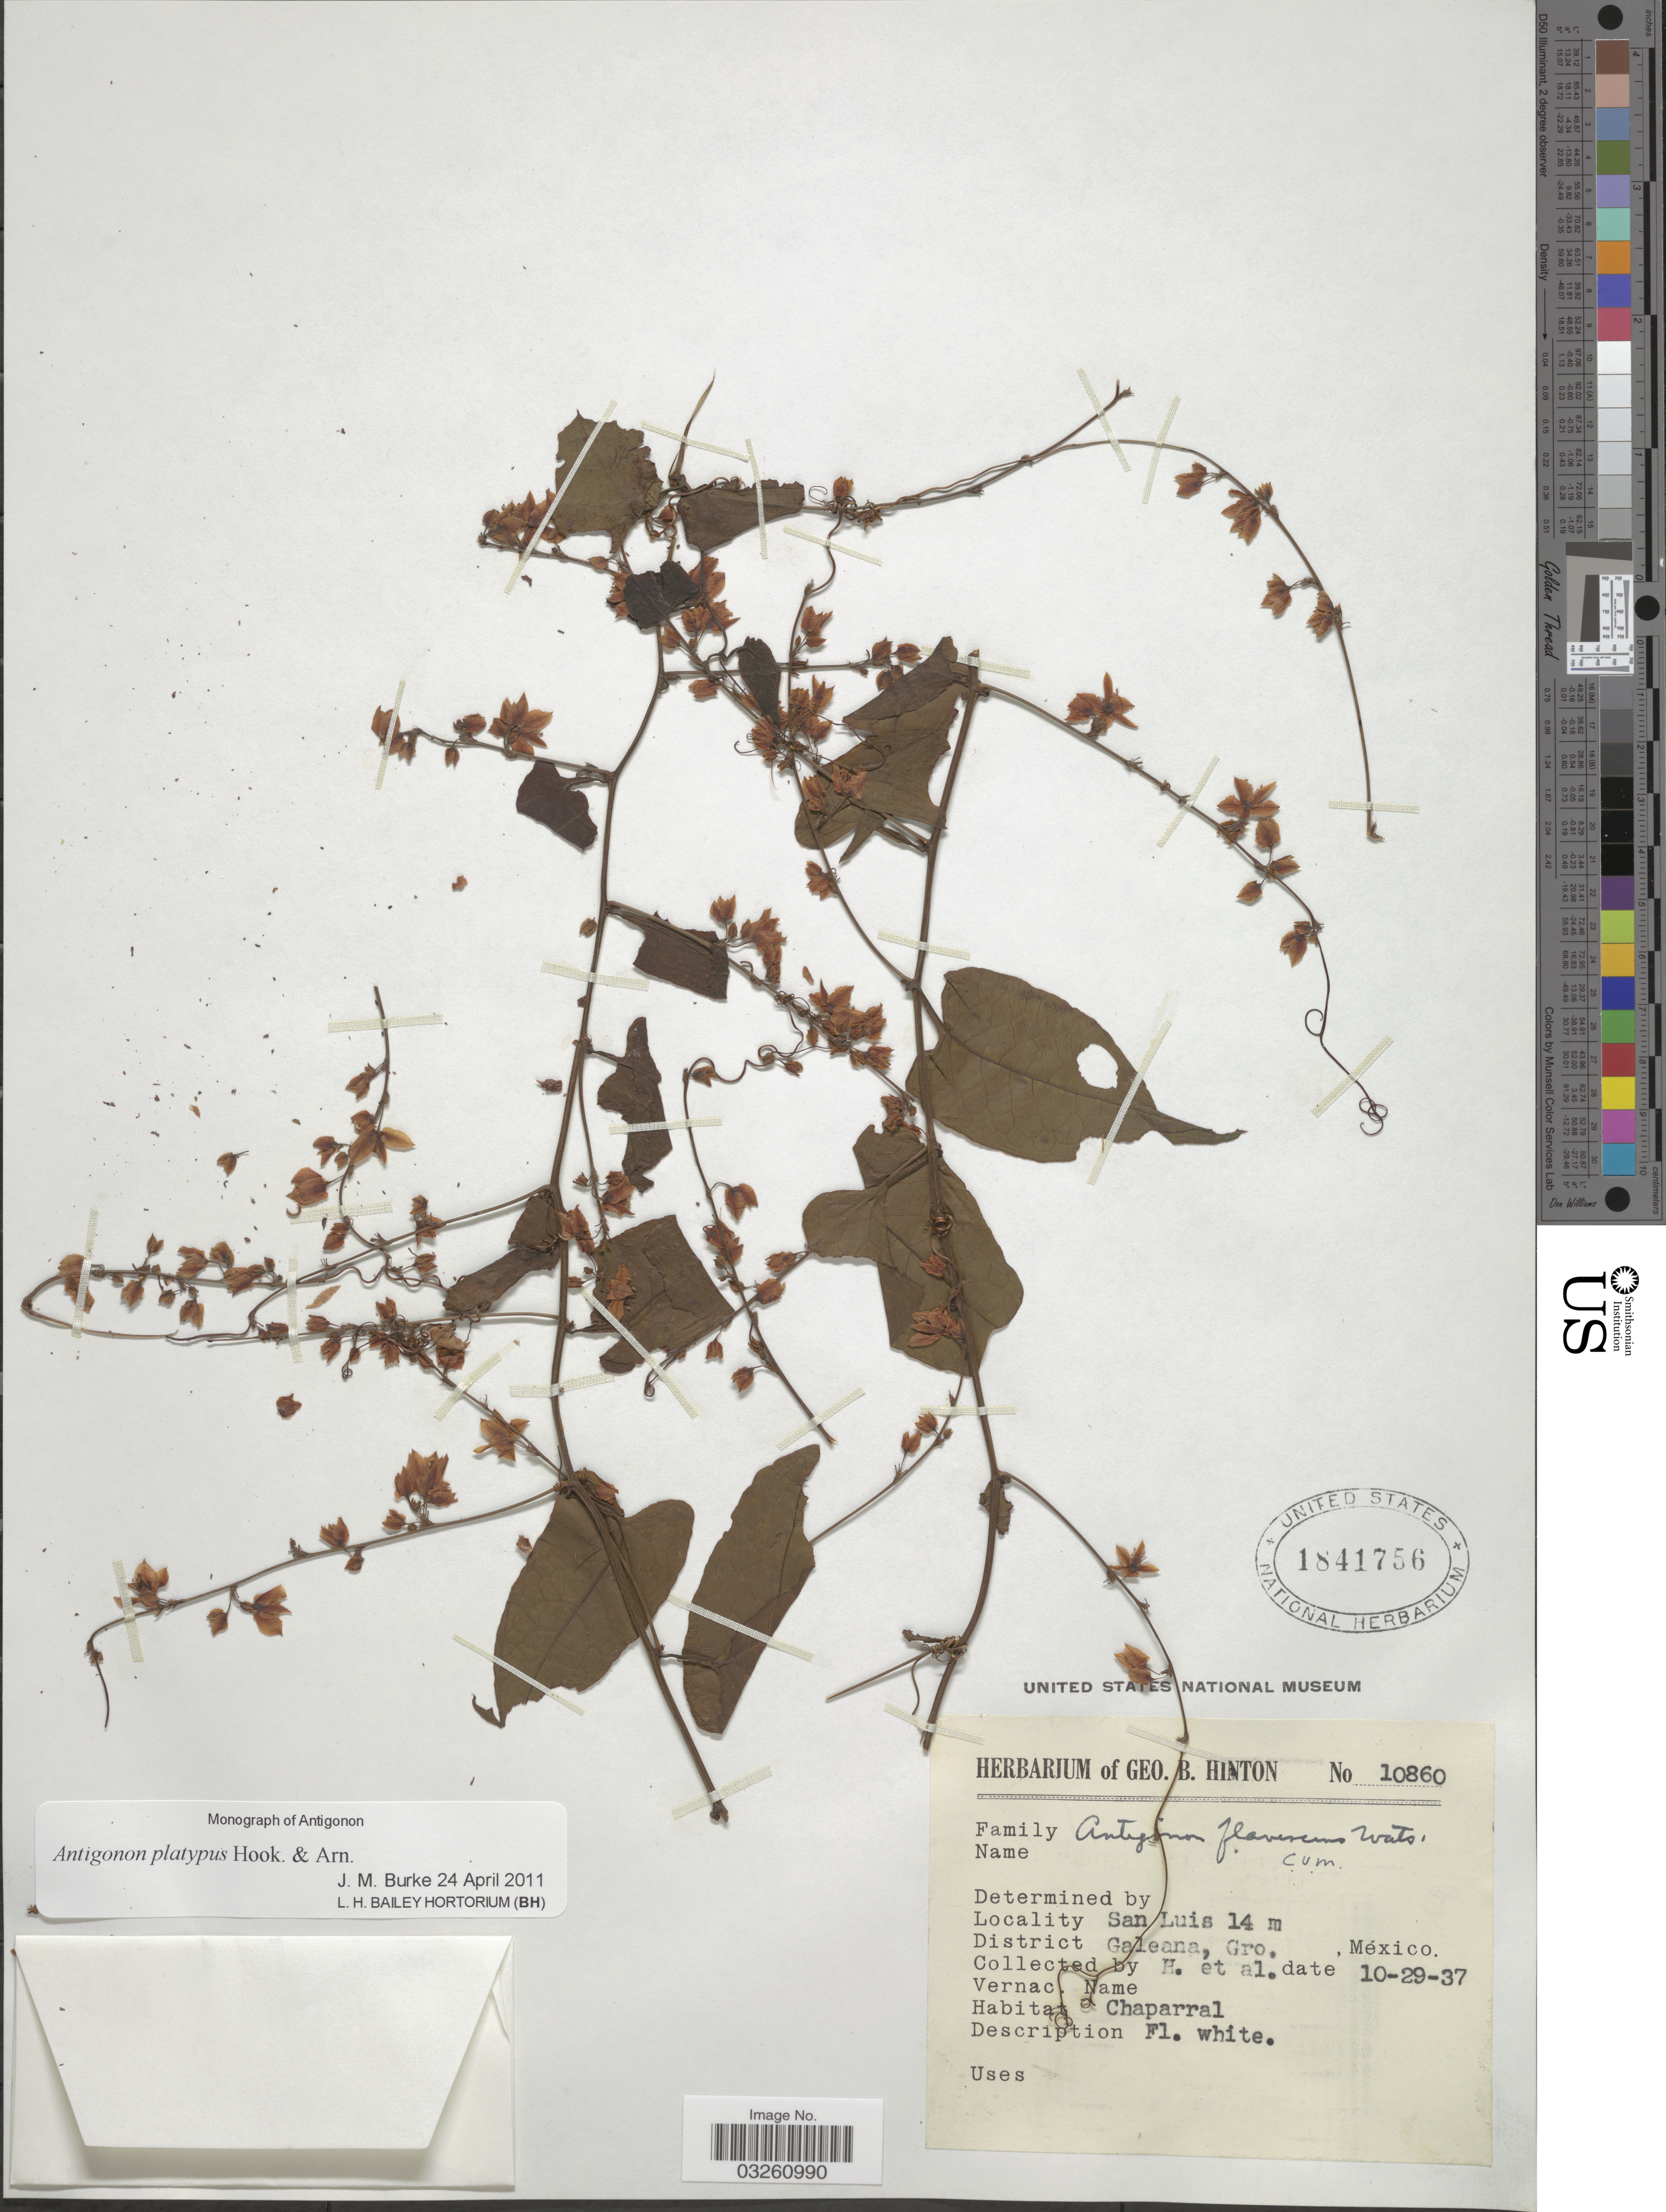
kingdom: Plantae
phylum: Tracheophyta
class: Magnoliopsida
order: Caryophyllales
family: Polygonaceae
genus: Antigonon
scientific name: Antigonon platypus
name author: Hook. & Arn.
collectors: G. B. Hinton & et al.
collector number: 10860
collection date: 1937-10-29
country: Mexico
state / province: Guerrero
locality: San Luis. District Galeana.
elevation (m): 14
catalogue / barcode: US 1841756